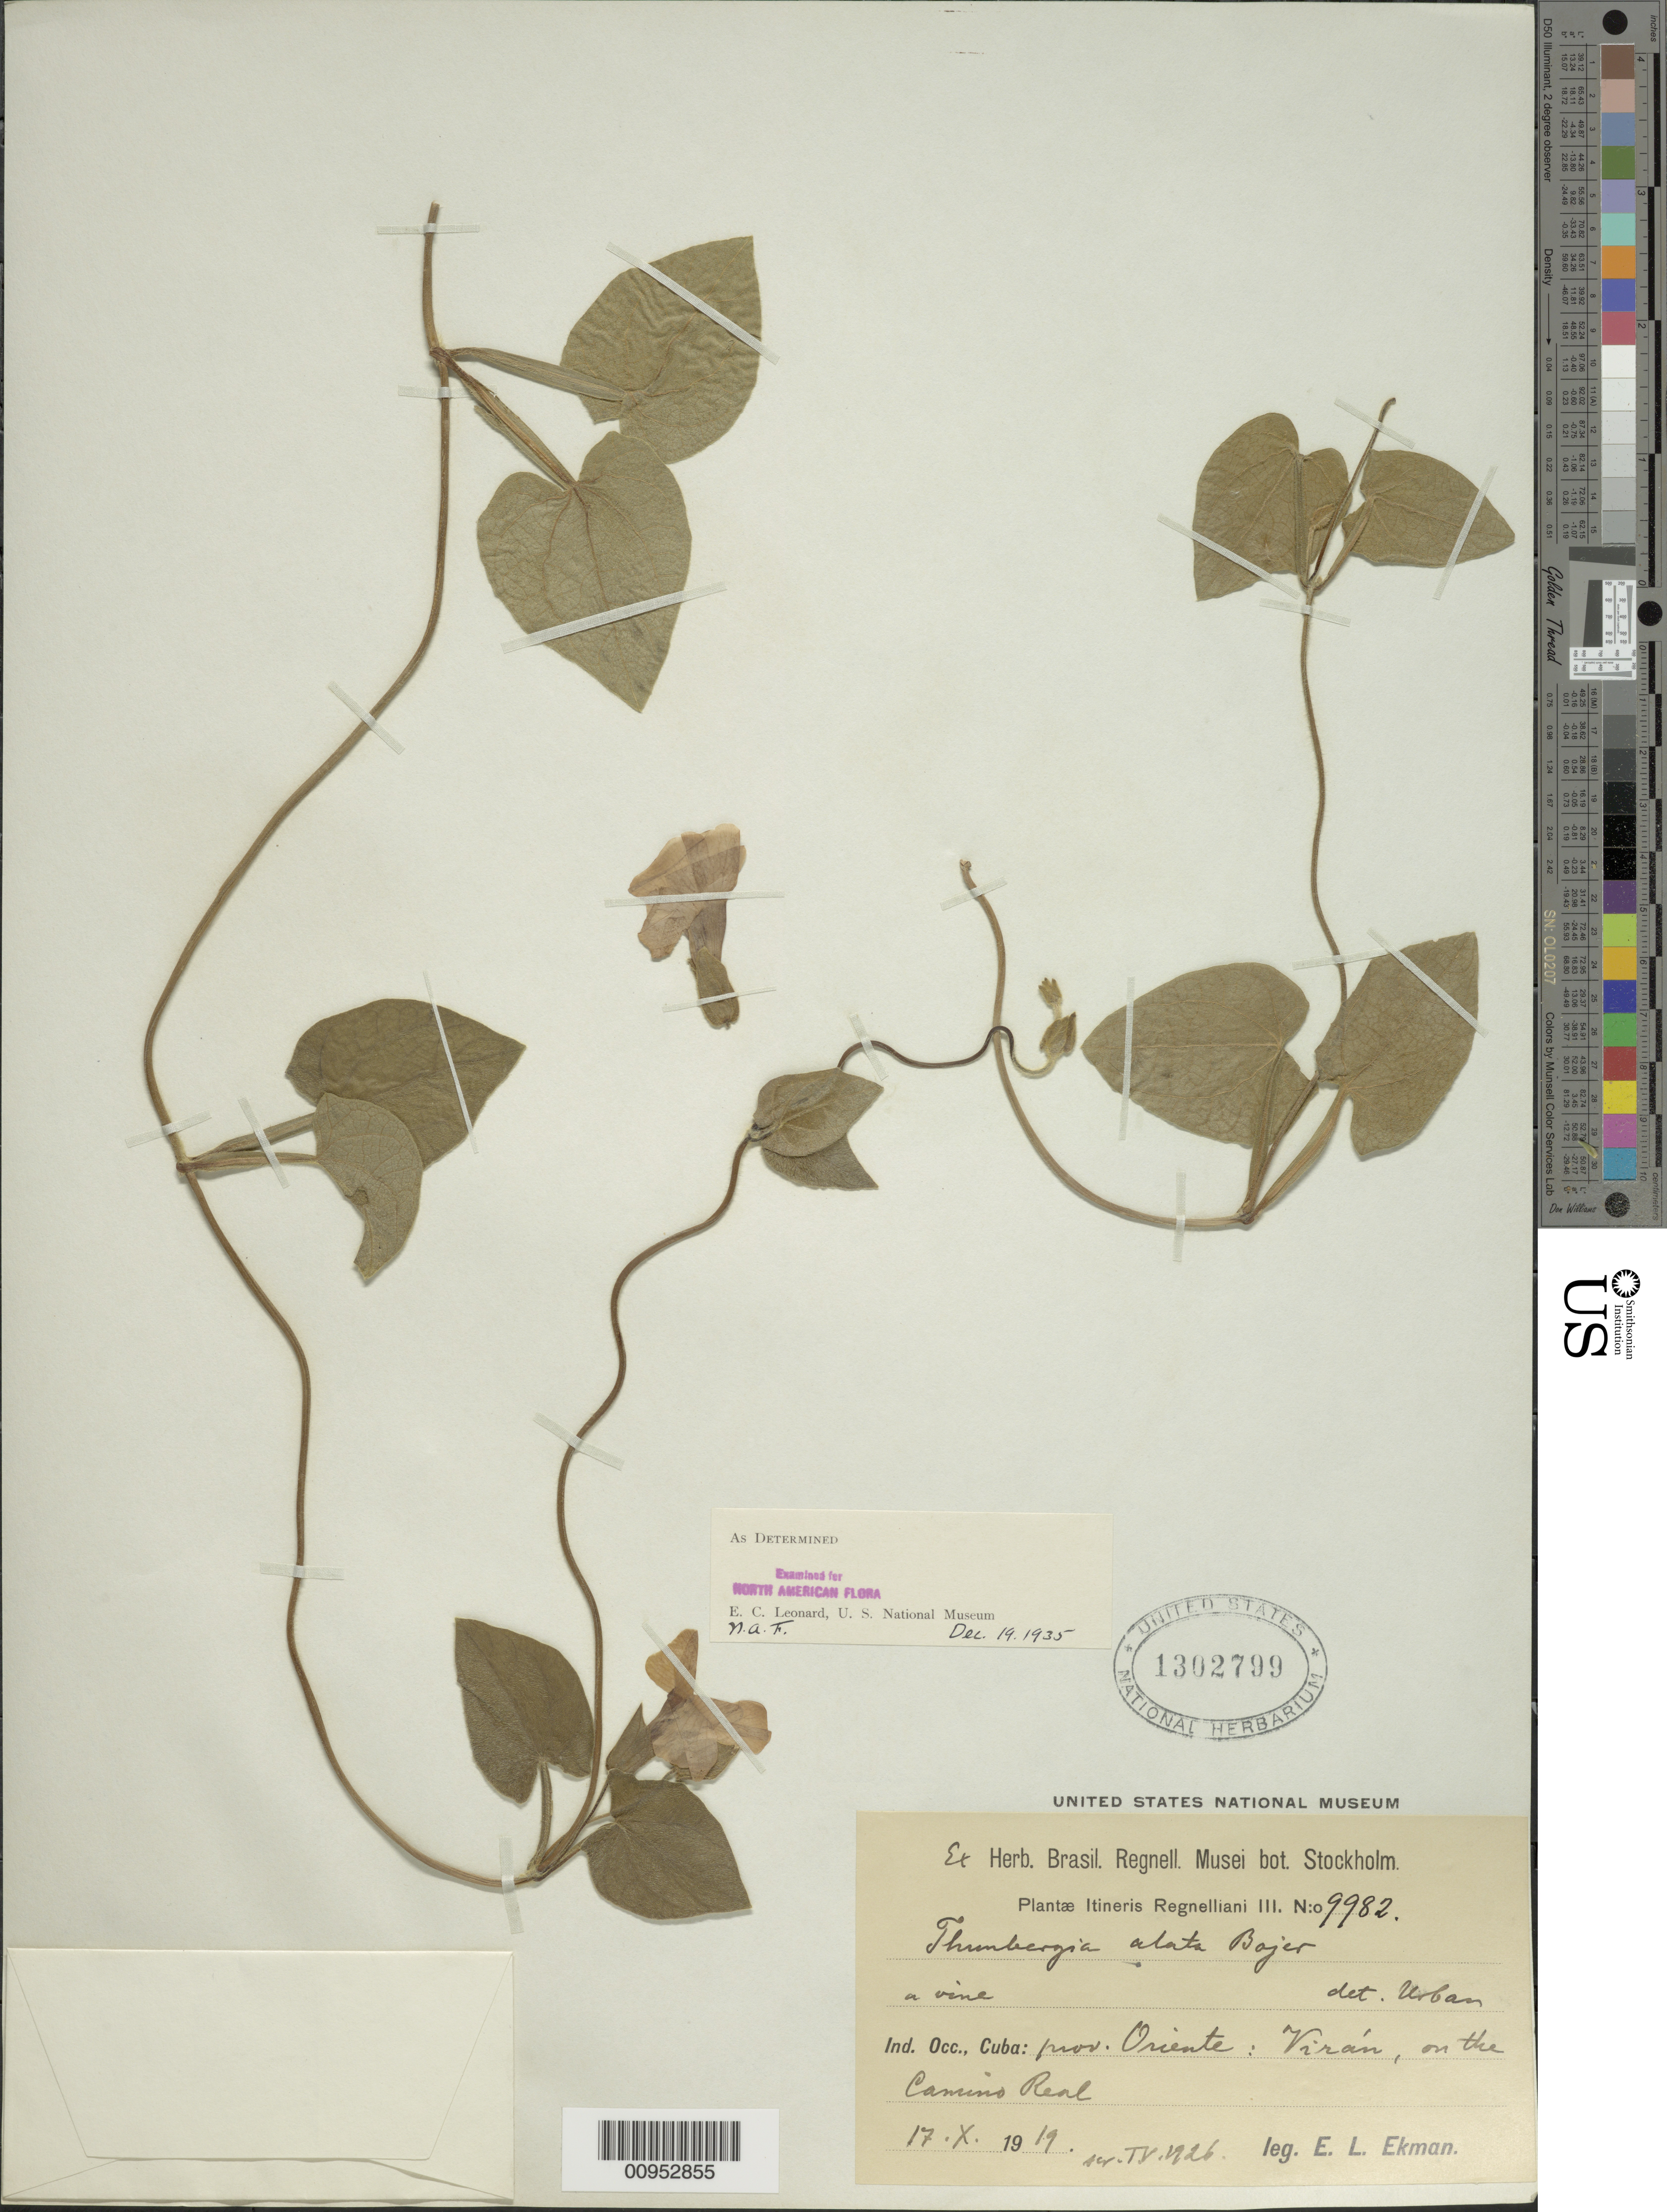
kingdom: Plantae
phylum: Tracheophyta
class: Magnoliopsida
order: Lamiales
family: Acanthaceae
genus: Thunbergia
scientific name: Thunbergia alata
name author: Bojer ex Sims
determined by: Leonard, Emery C., (US)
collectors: E. L. Ekman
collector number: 9982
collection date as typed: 17 Oct 1919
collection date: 1919-10-17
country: Cuba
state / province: Oriente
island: Cuba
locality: Virán, on the Camino Real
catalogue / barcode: US 1302799